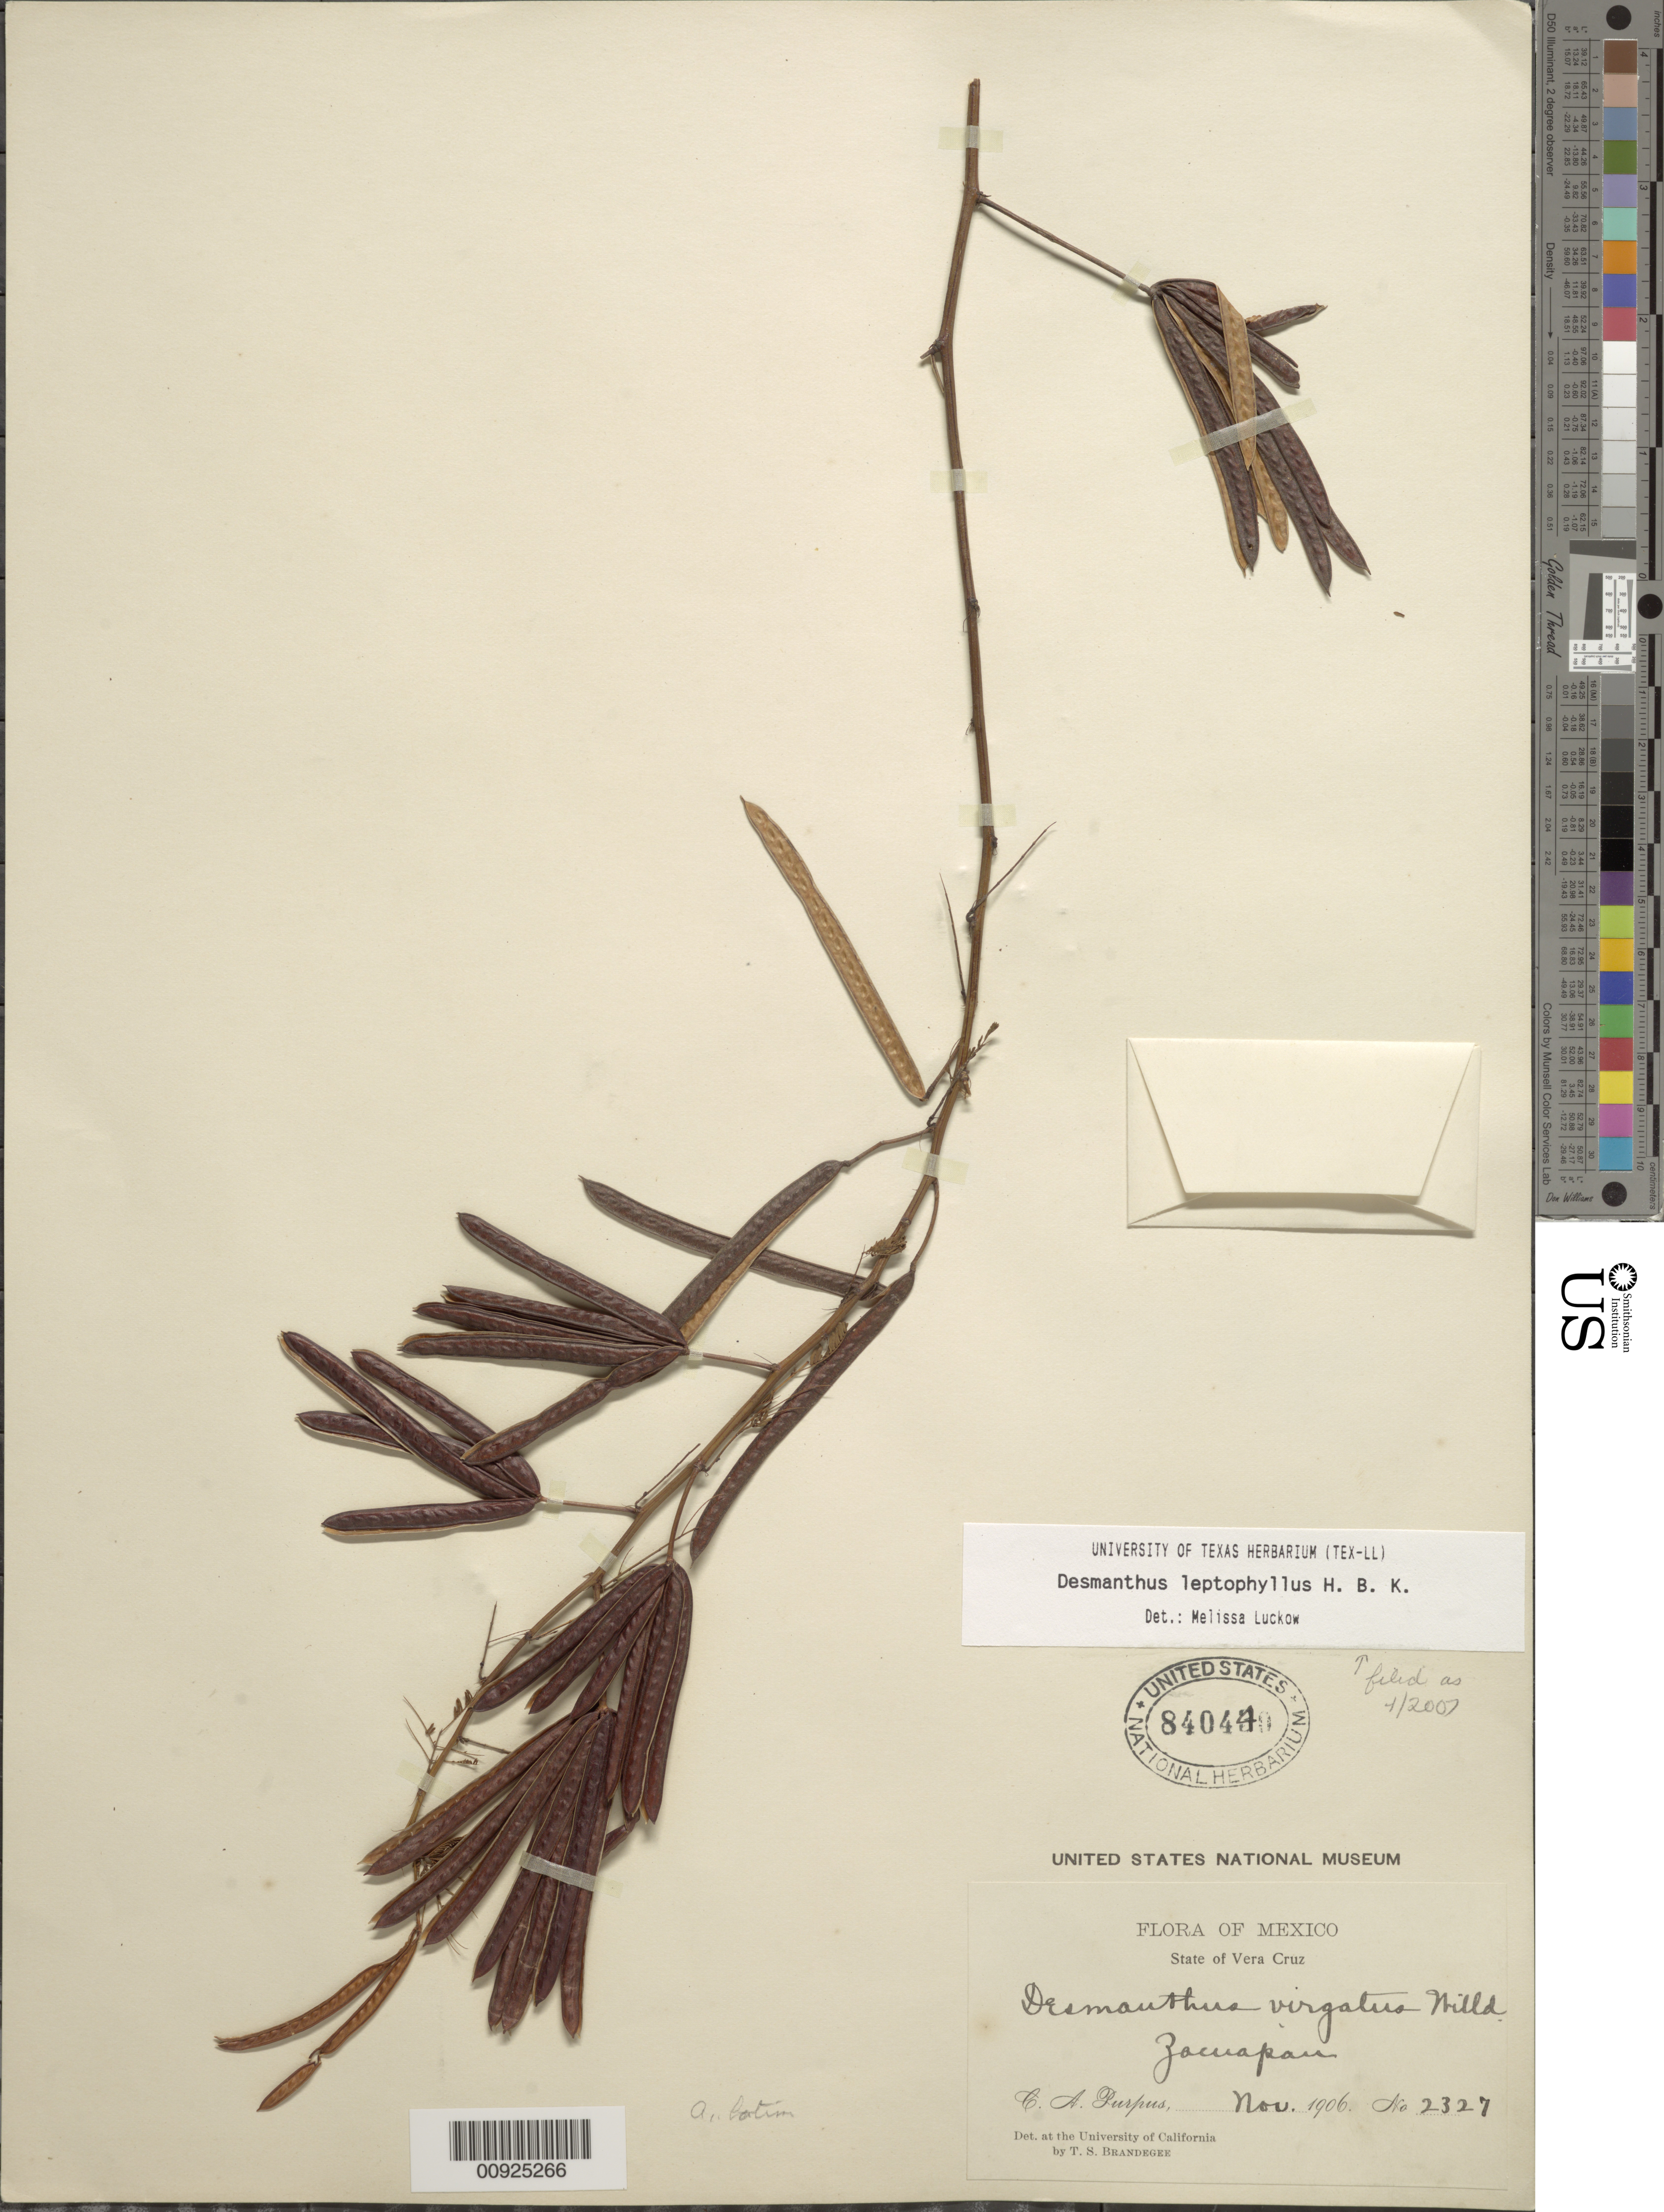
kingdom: Plantae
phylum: Tracheophyta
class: Magnoliopsida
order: Fabales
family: Fabaceae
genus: Desmanthus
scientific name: Desmanthus leptophyllus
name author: Kunth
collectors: C. A. Purpus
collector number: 2327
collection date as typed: Nov 1906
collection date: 1906-11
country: Mexico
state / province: Veracruz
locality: Zacuapan, State of Veracruz.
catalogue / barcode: US 840440